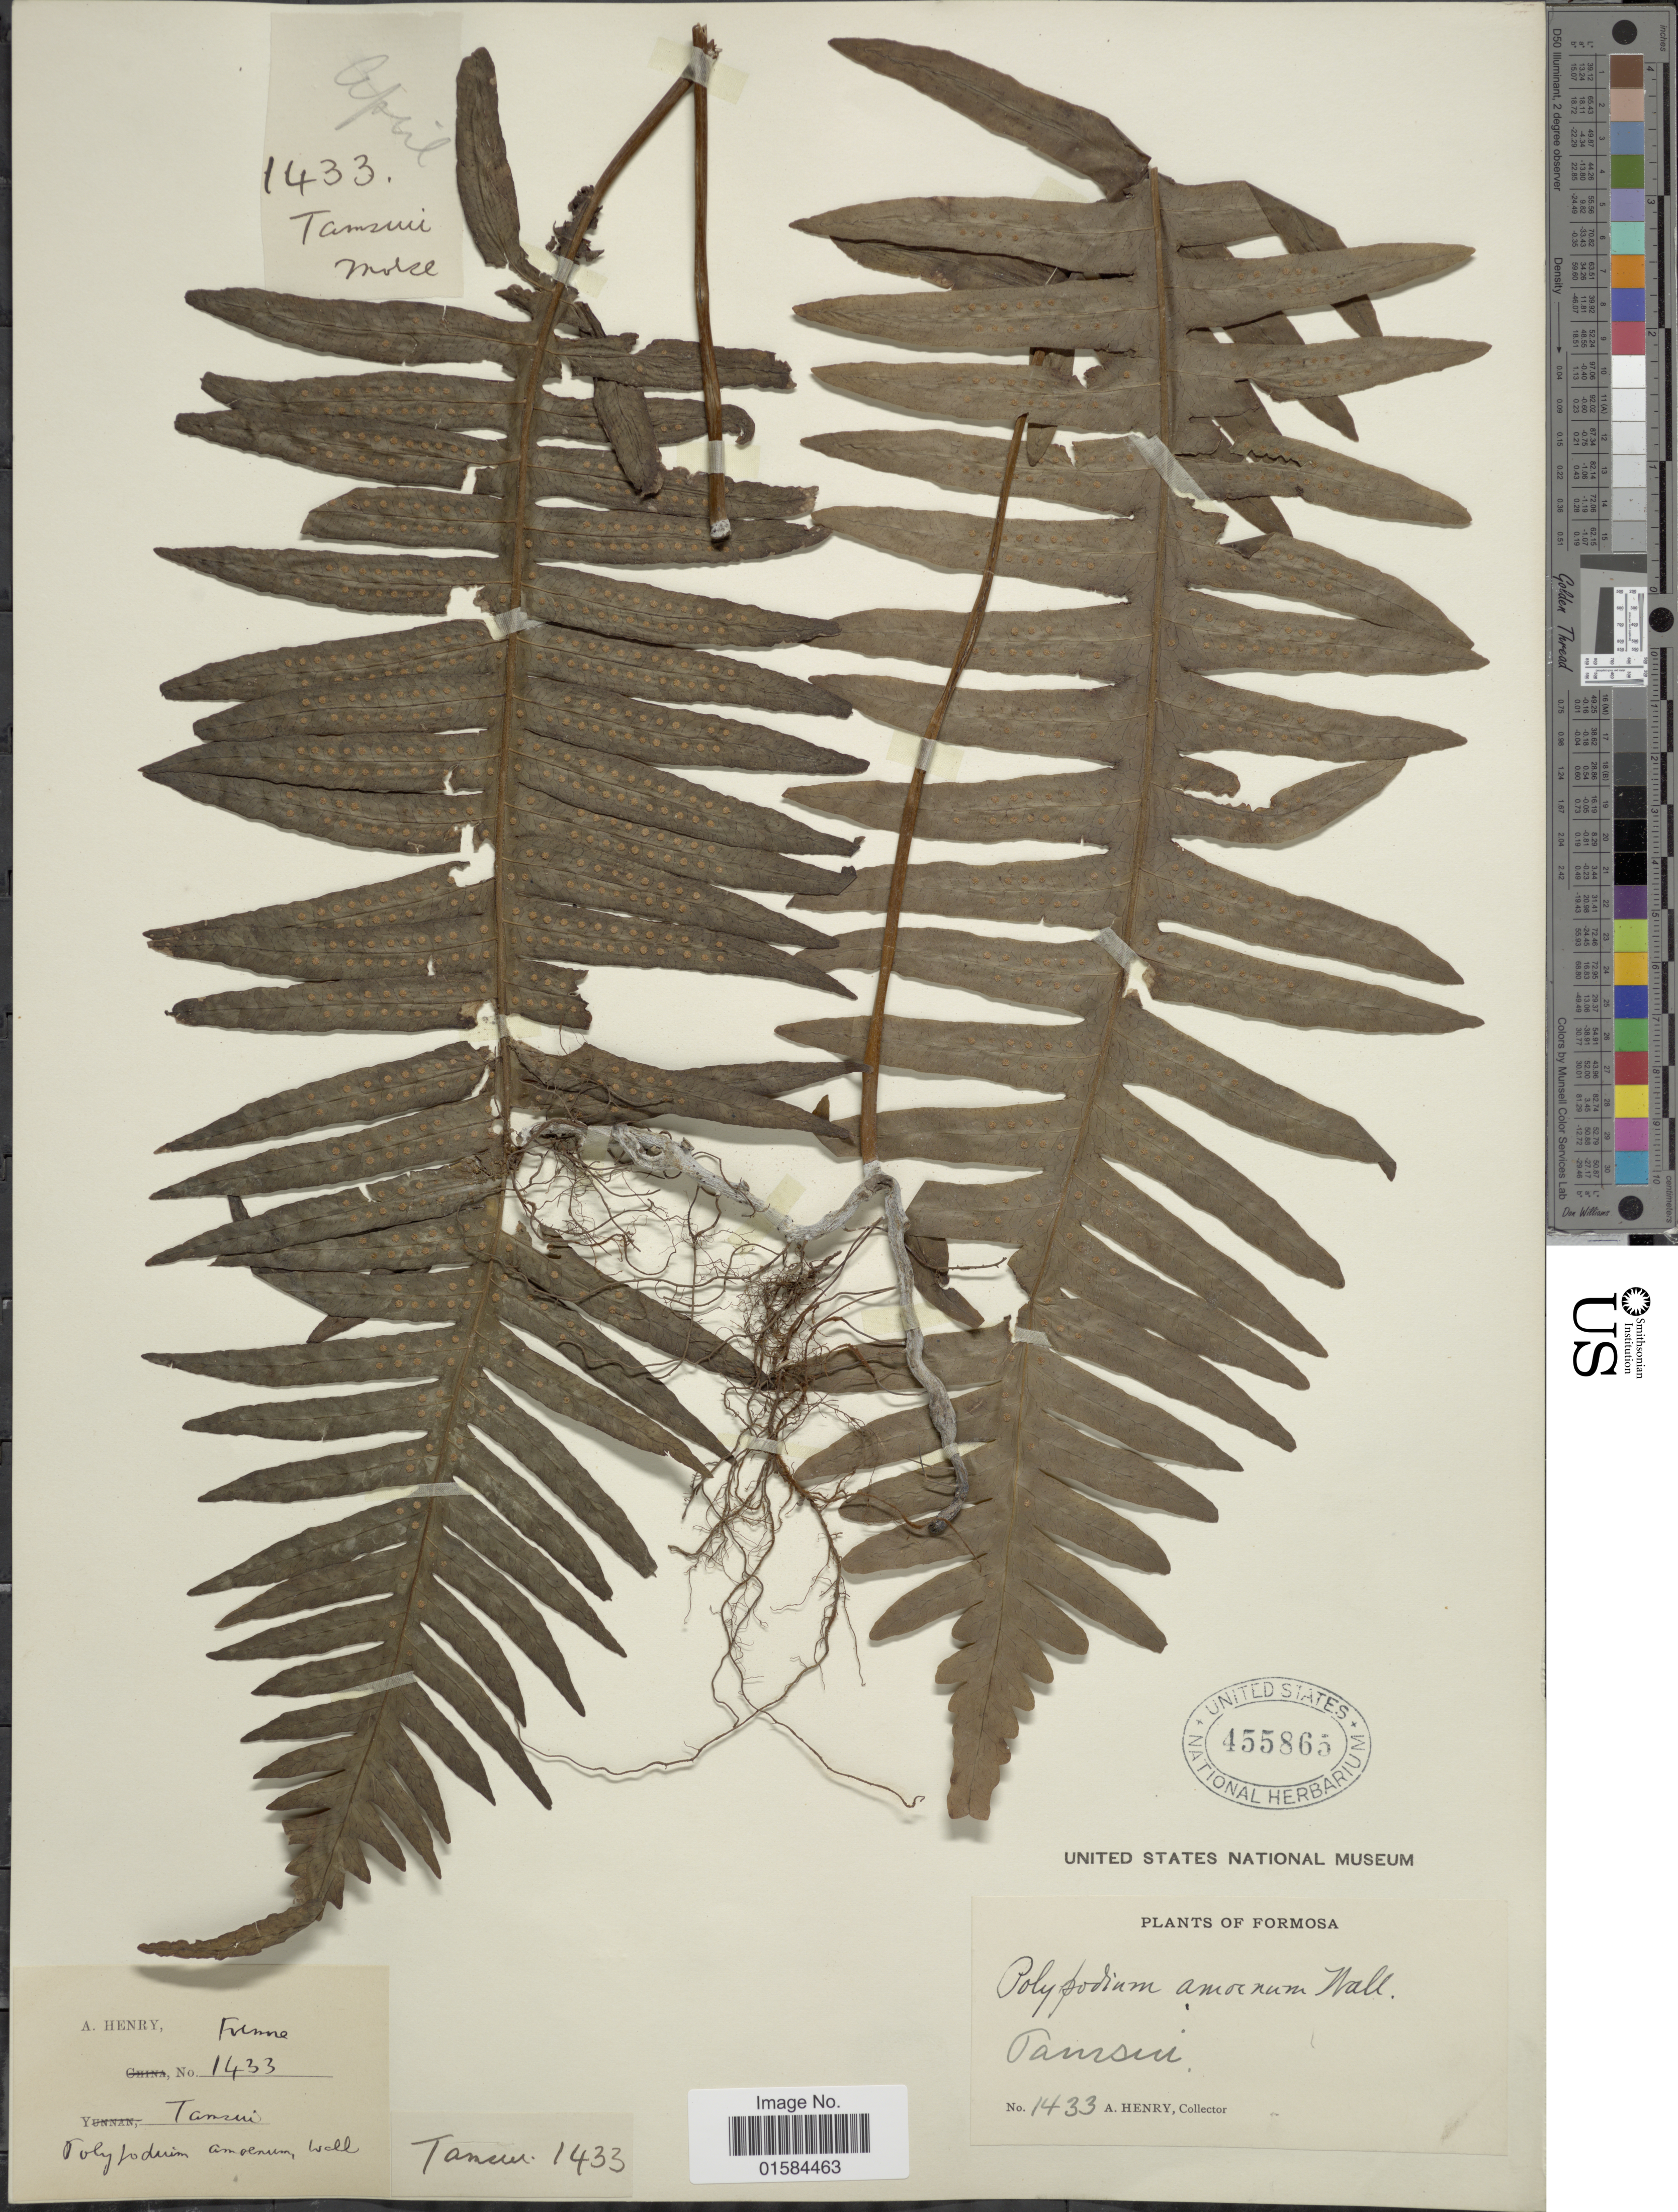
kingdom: Plantae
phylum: Tracheophyta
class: Polypodiopsida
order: Polypodiales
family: Polypodiaceae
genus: Goniophlebium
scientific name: Goniophlebium amoenum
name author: (Wall. ex Mett.) J. Sm.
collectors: A. Henry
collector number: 1433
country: Taiwan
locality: Formosa, Tamsui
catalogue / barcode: US 455865